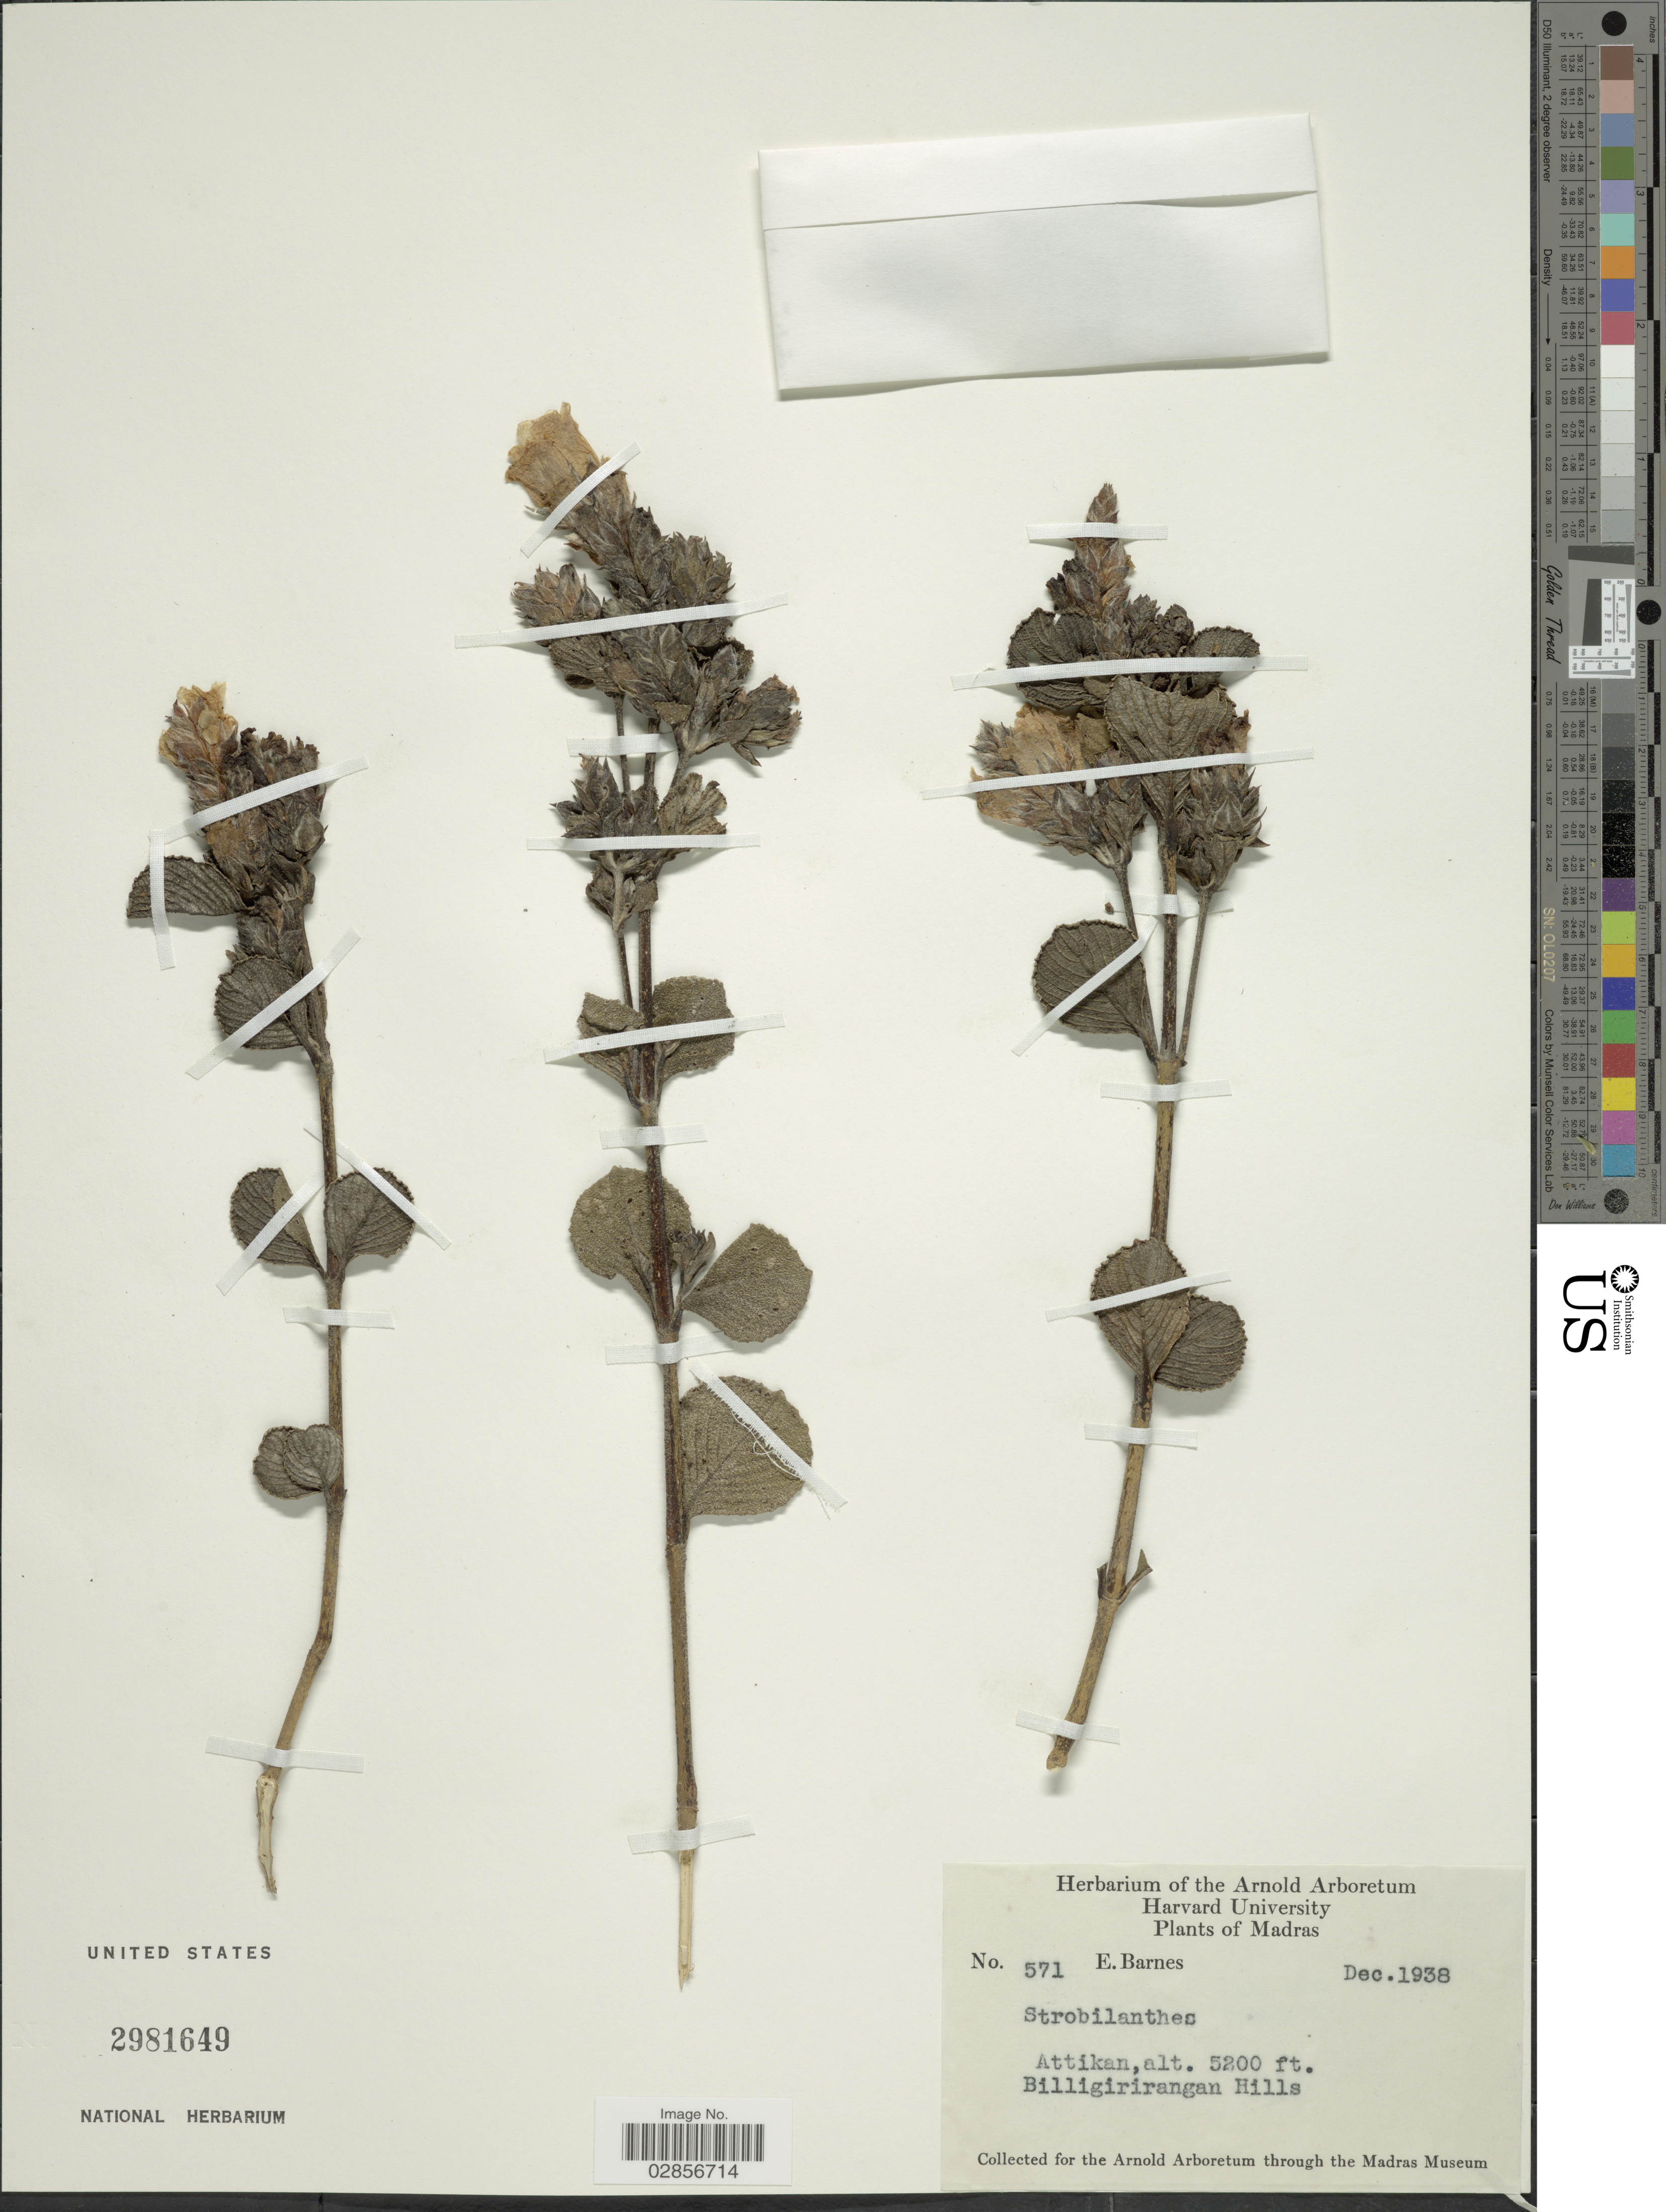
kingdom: Plantae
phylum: Tracheophyta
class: Magnoliopsida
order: Lamiales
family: Acanthaceae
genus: Strobilanthes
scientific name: Strobilanthes sp.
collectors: E. Barnes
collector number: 571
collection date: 1938-12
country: India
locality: Madras, Attikan, Billigirirangan Hills.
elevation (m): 1585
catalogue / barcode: US 2981649